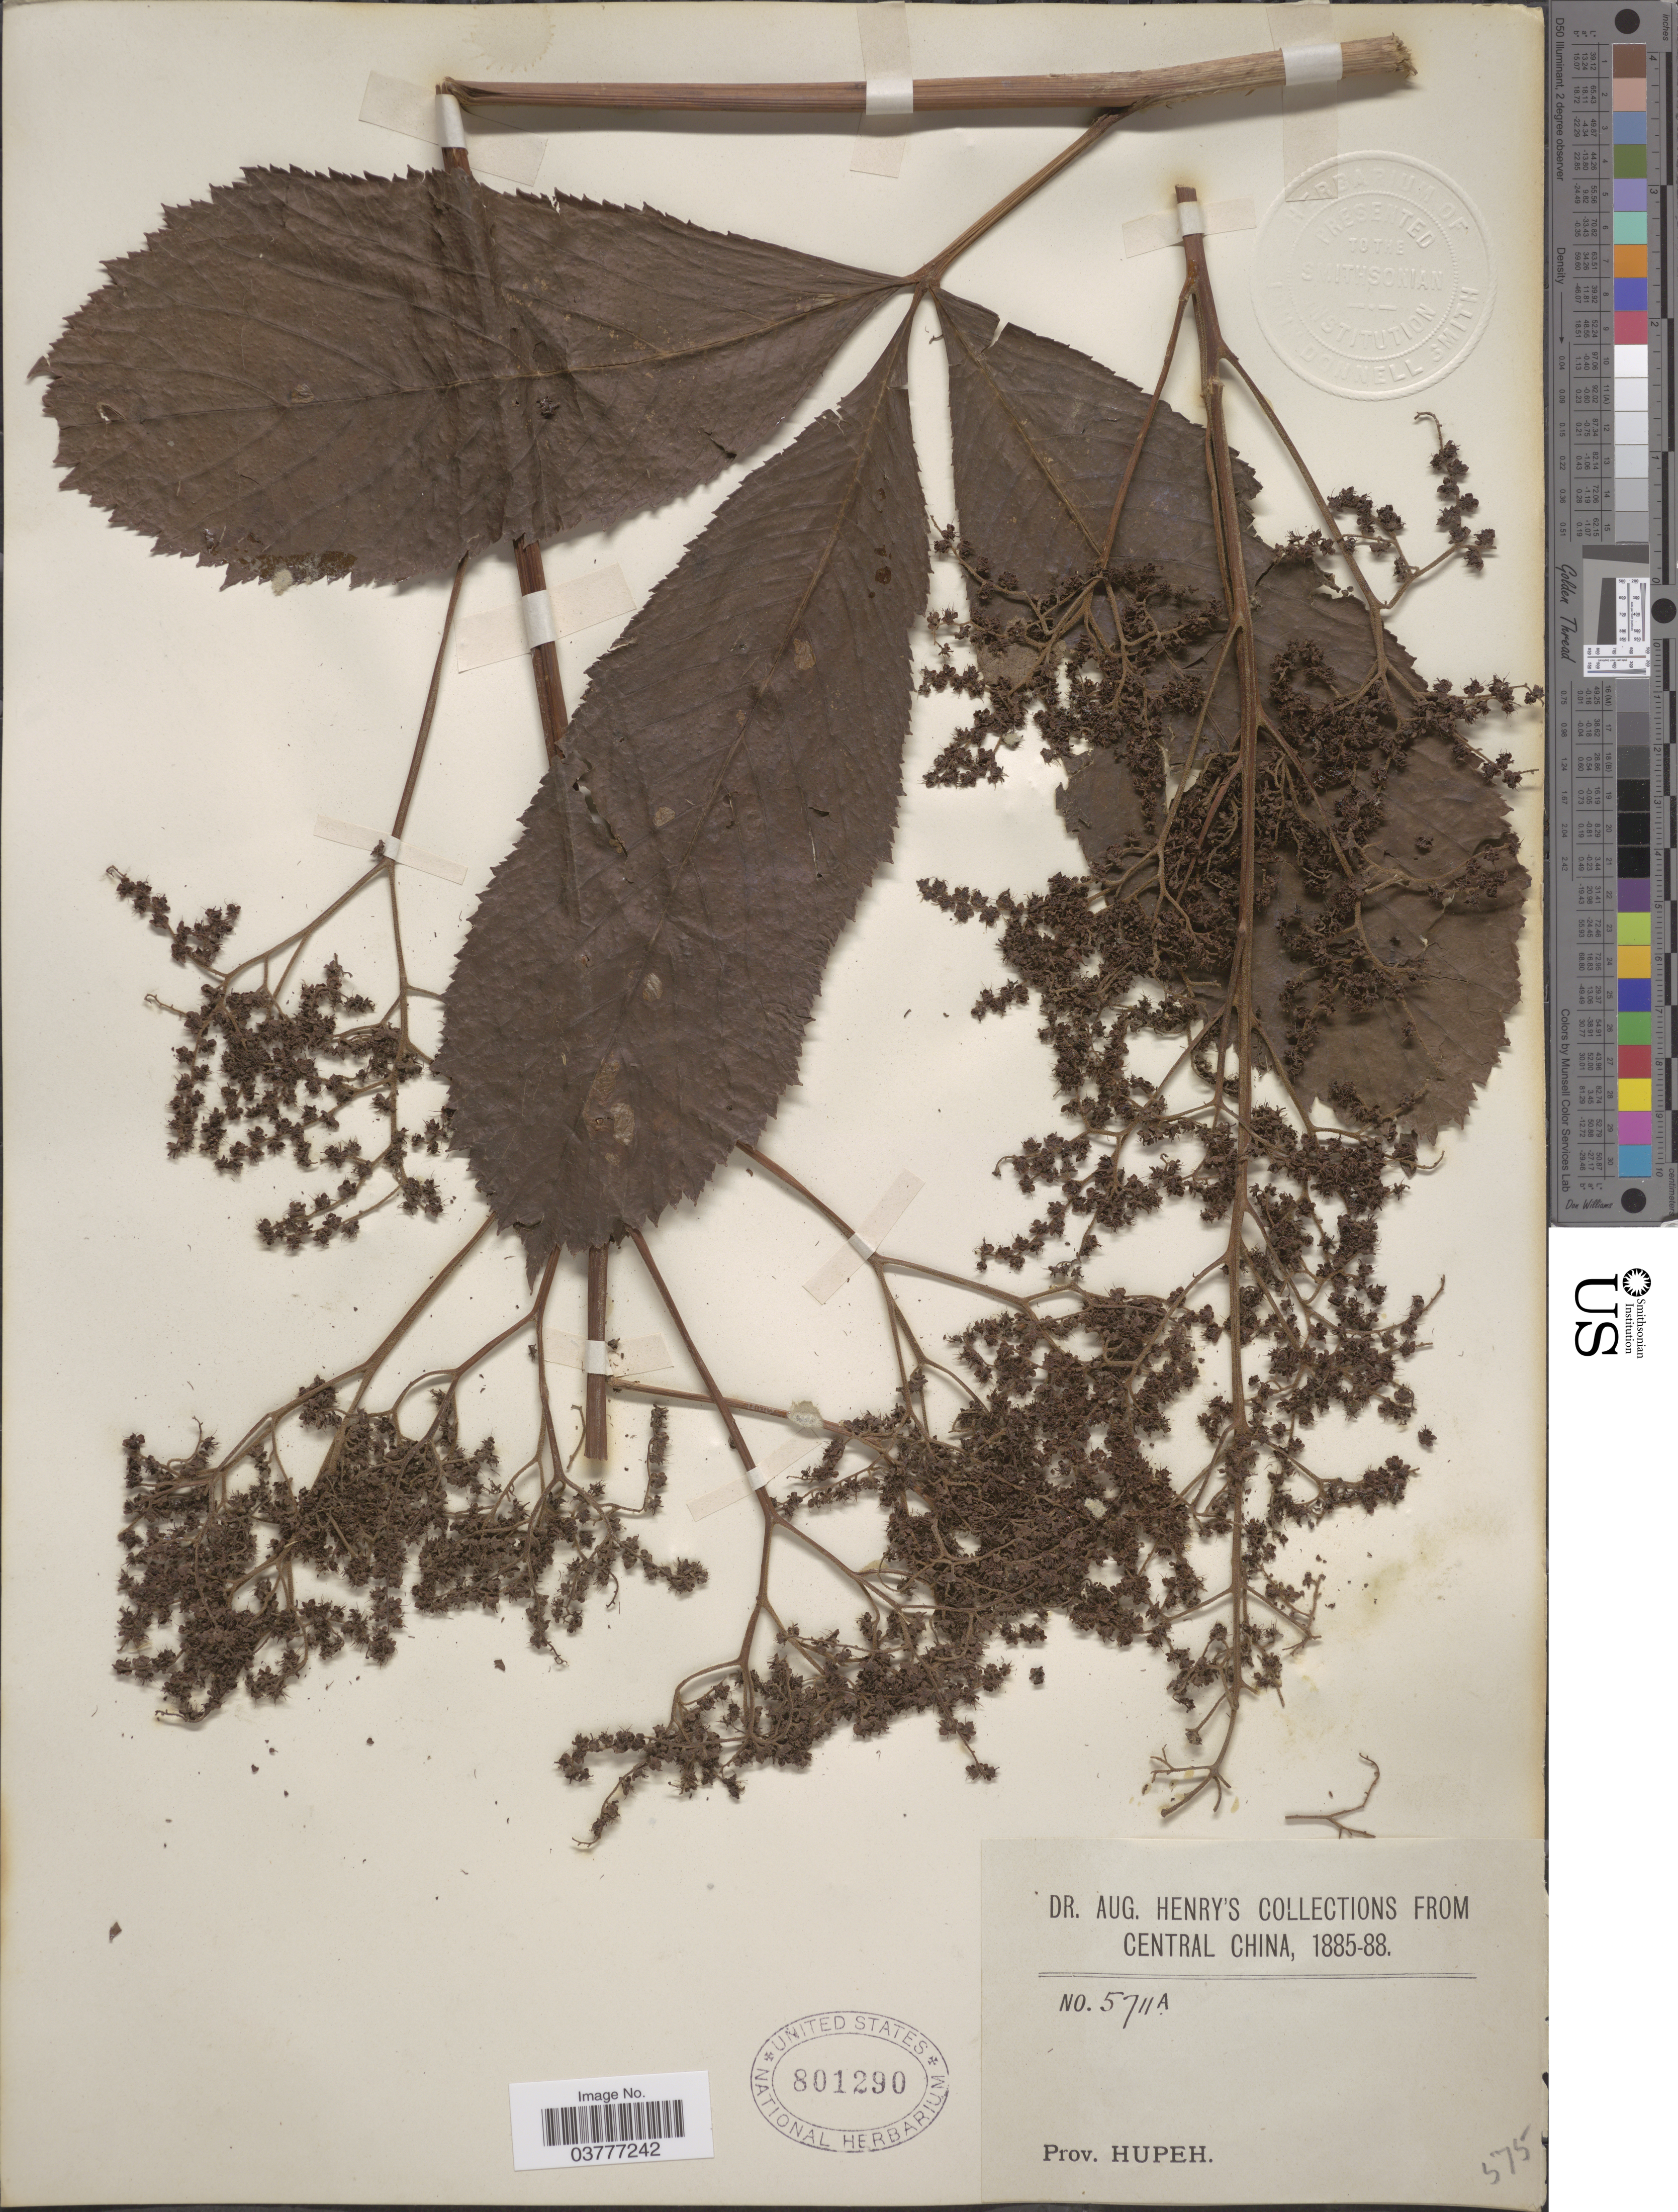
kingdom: Plantae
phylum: Tracheophyta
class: Magnoliopsida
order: Saxifragales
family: Saxifragaceae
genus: Rodgersia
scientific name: Rodgersia sp.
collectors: A. Henry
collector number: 5711 A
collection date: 1885/1888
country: China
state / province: Hubei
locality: Central China. Prov. Hupeh.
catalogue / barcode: US 801290